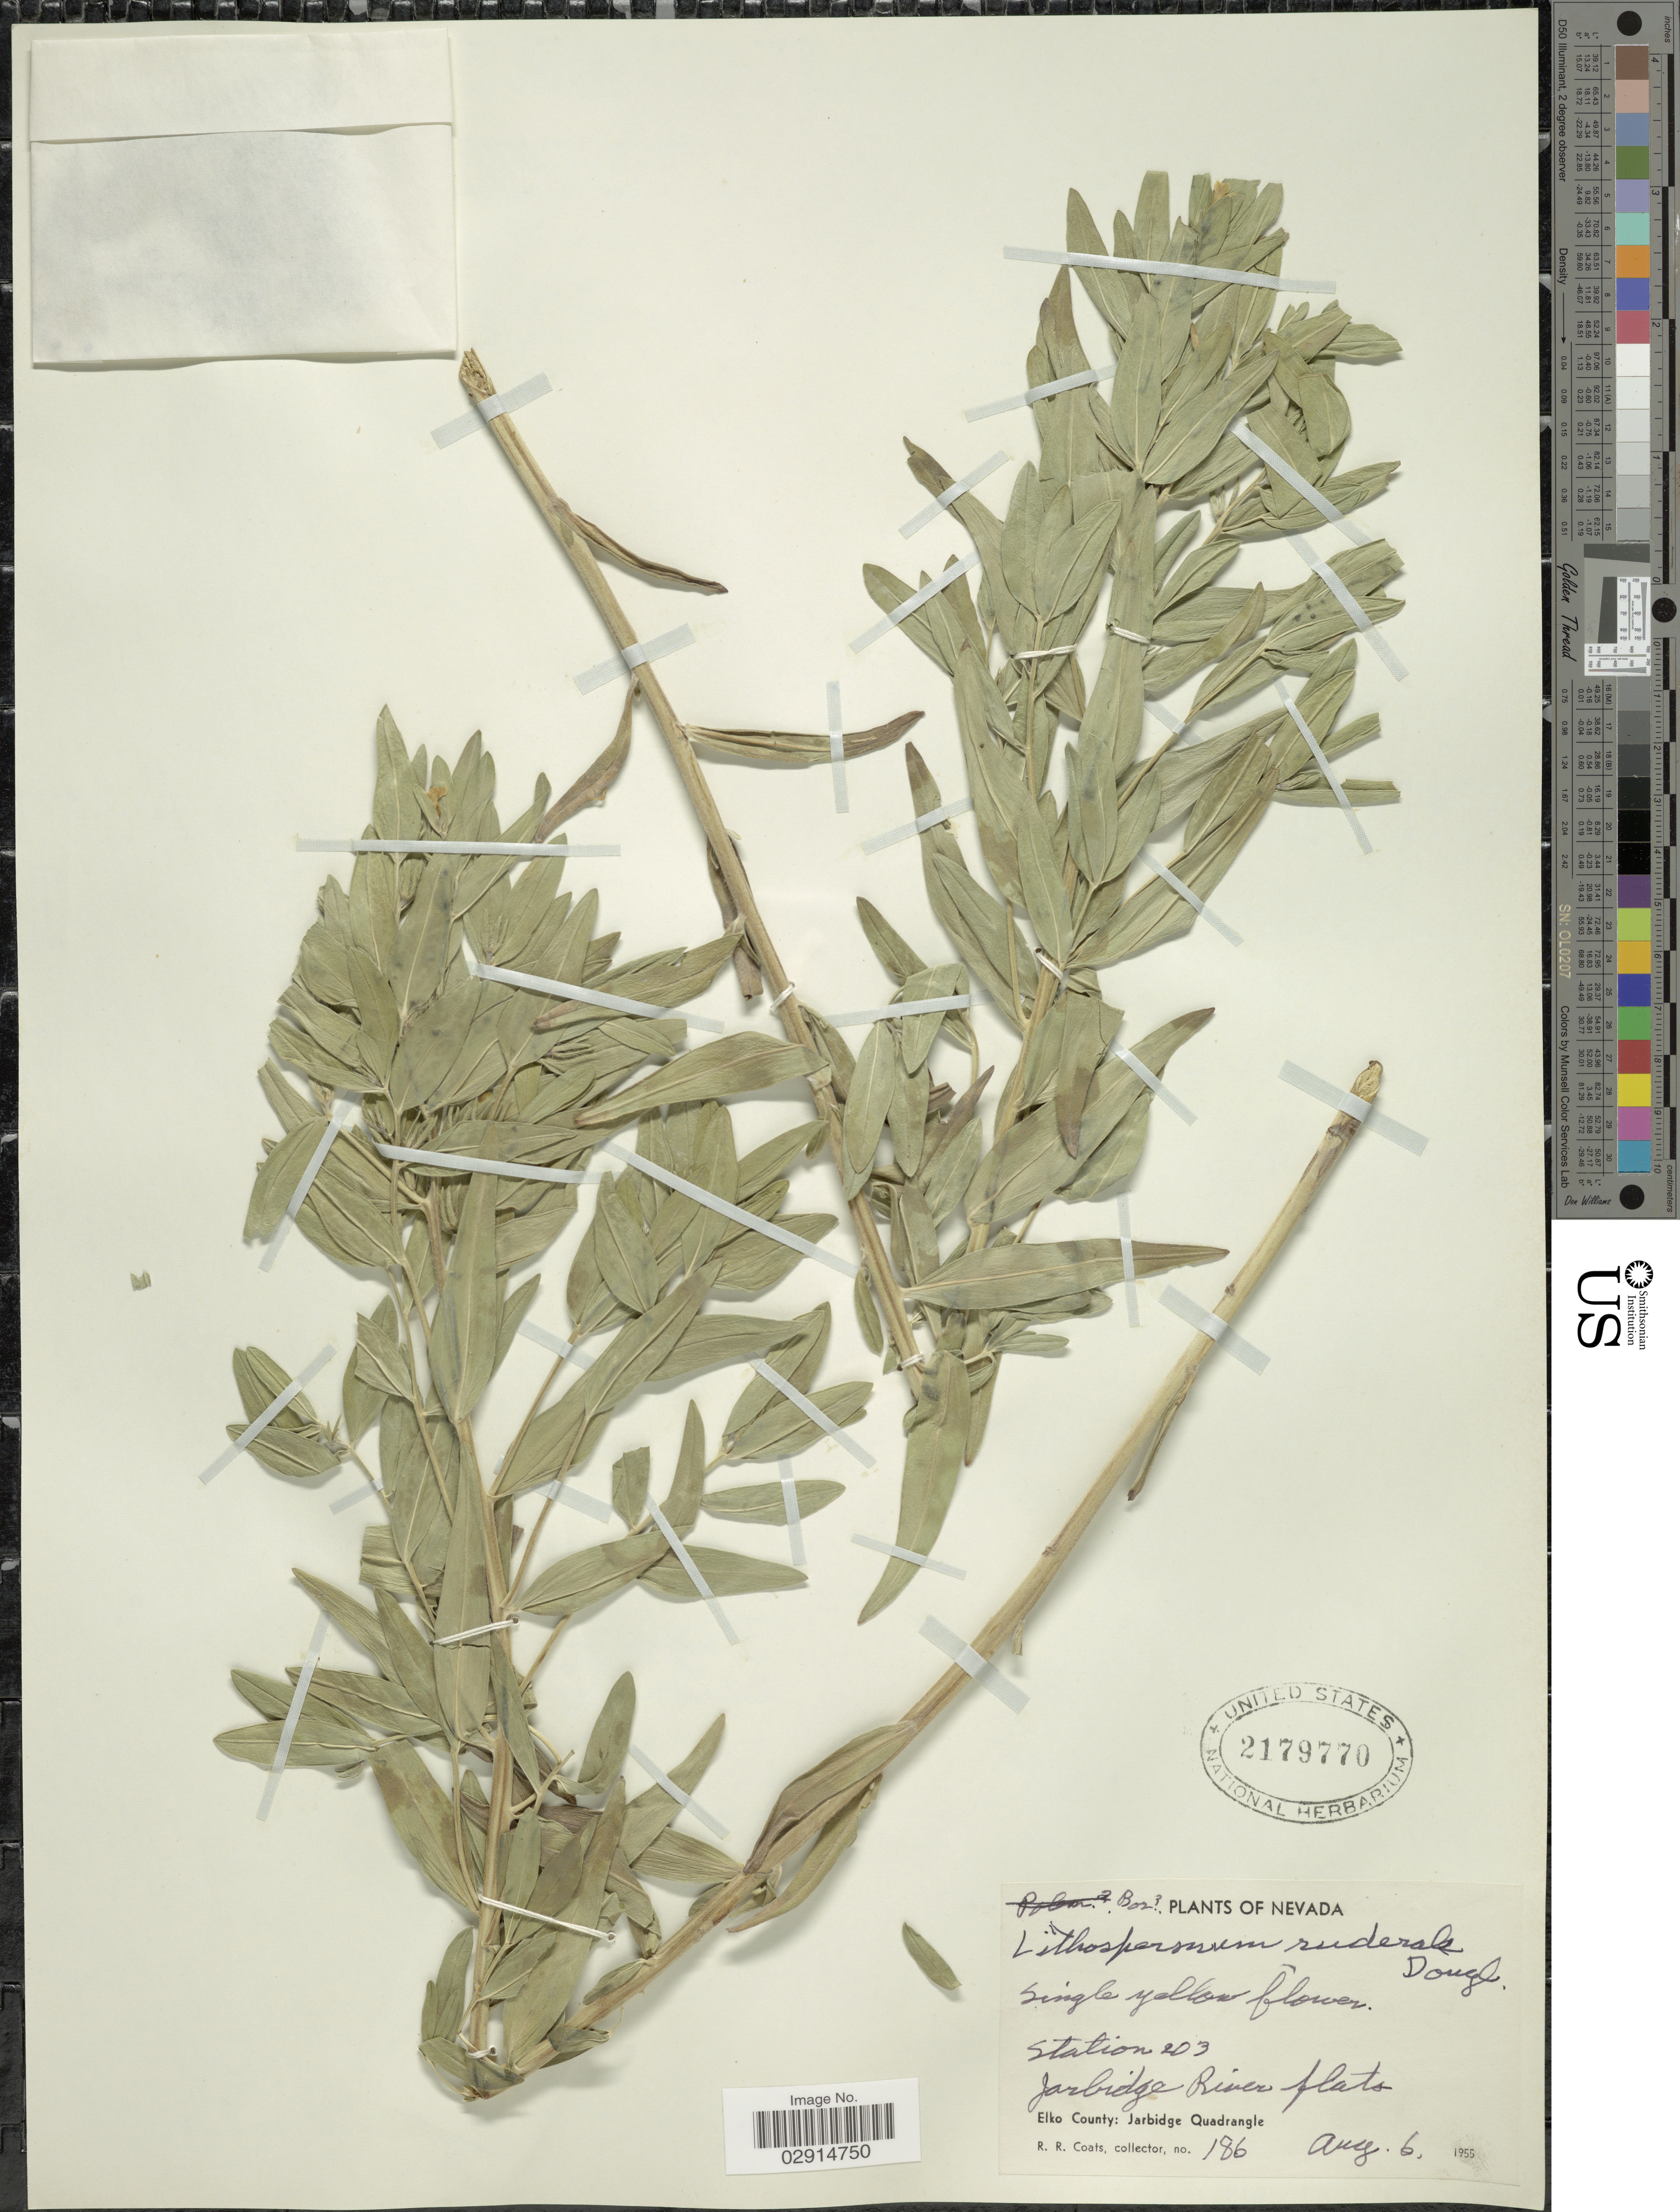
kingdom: Plantae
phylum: Tracheophyta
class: Magnoliopsida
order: Boraginales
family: Boraginaceae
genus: Lithospermum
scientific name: Lithospermum ruderale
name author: Douglas ex Lehm.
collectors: R. Coats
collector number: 186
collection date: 1955-08-06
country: United States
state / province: Nevada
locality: Station 203, Jarbridge River Flats, Elko County, Jarbidge Quadrangle.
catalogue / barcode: US 2179770